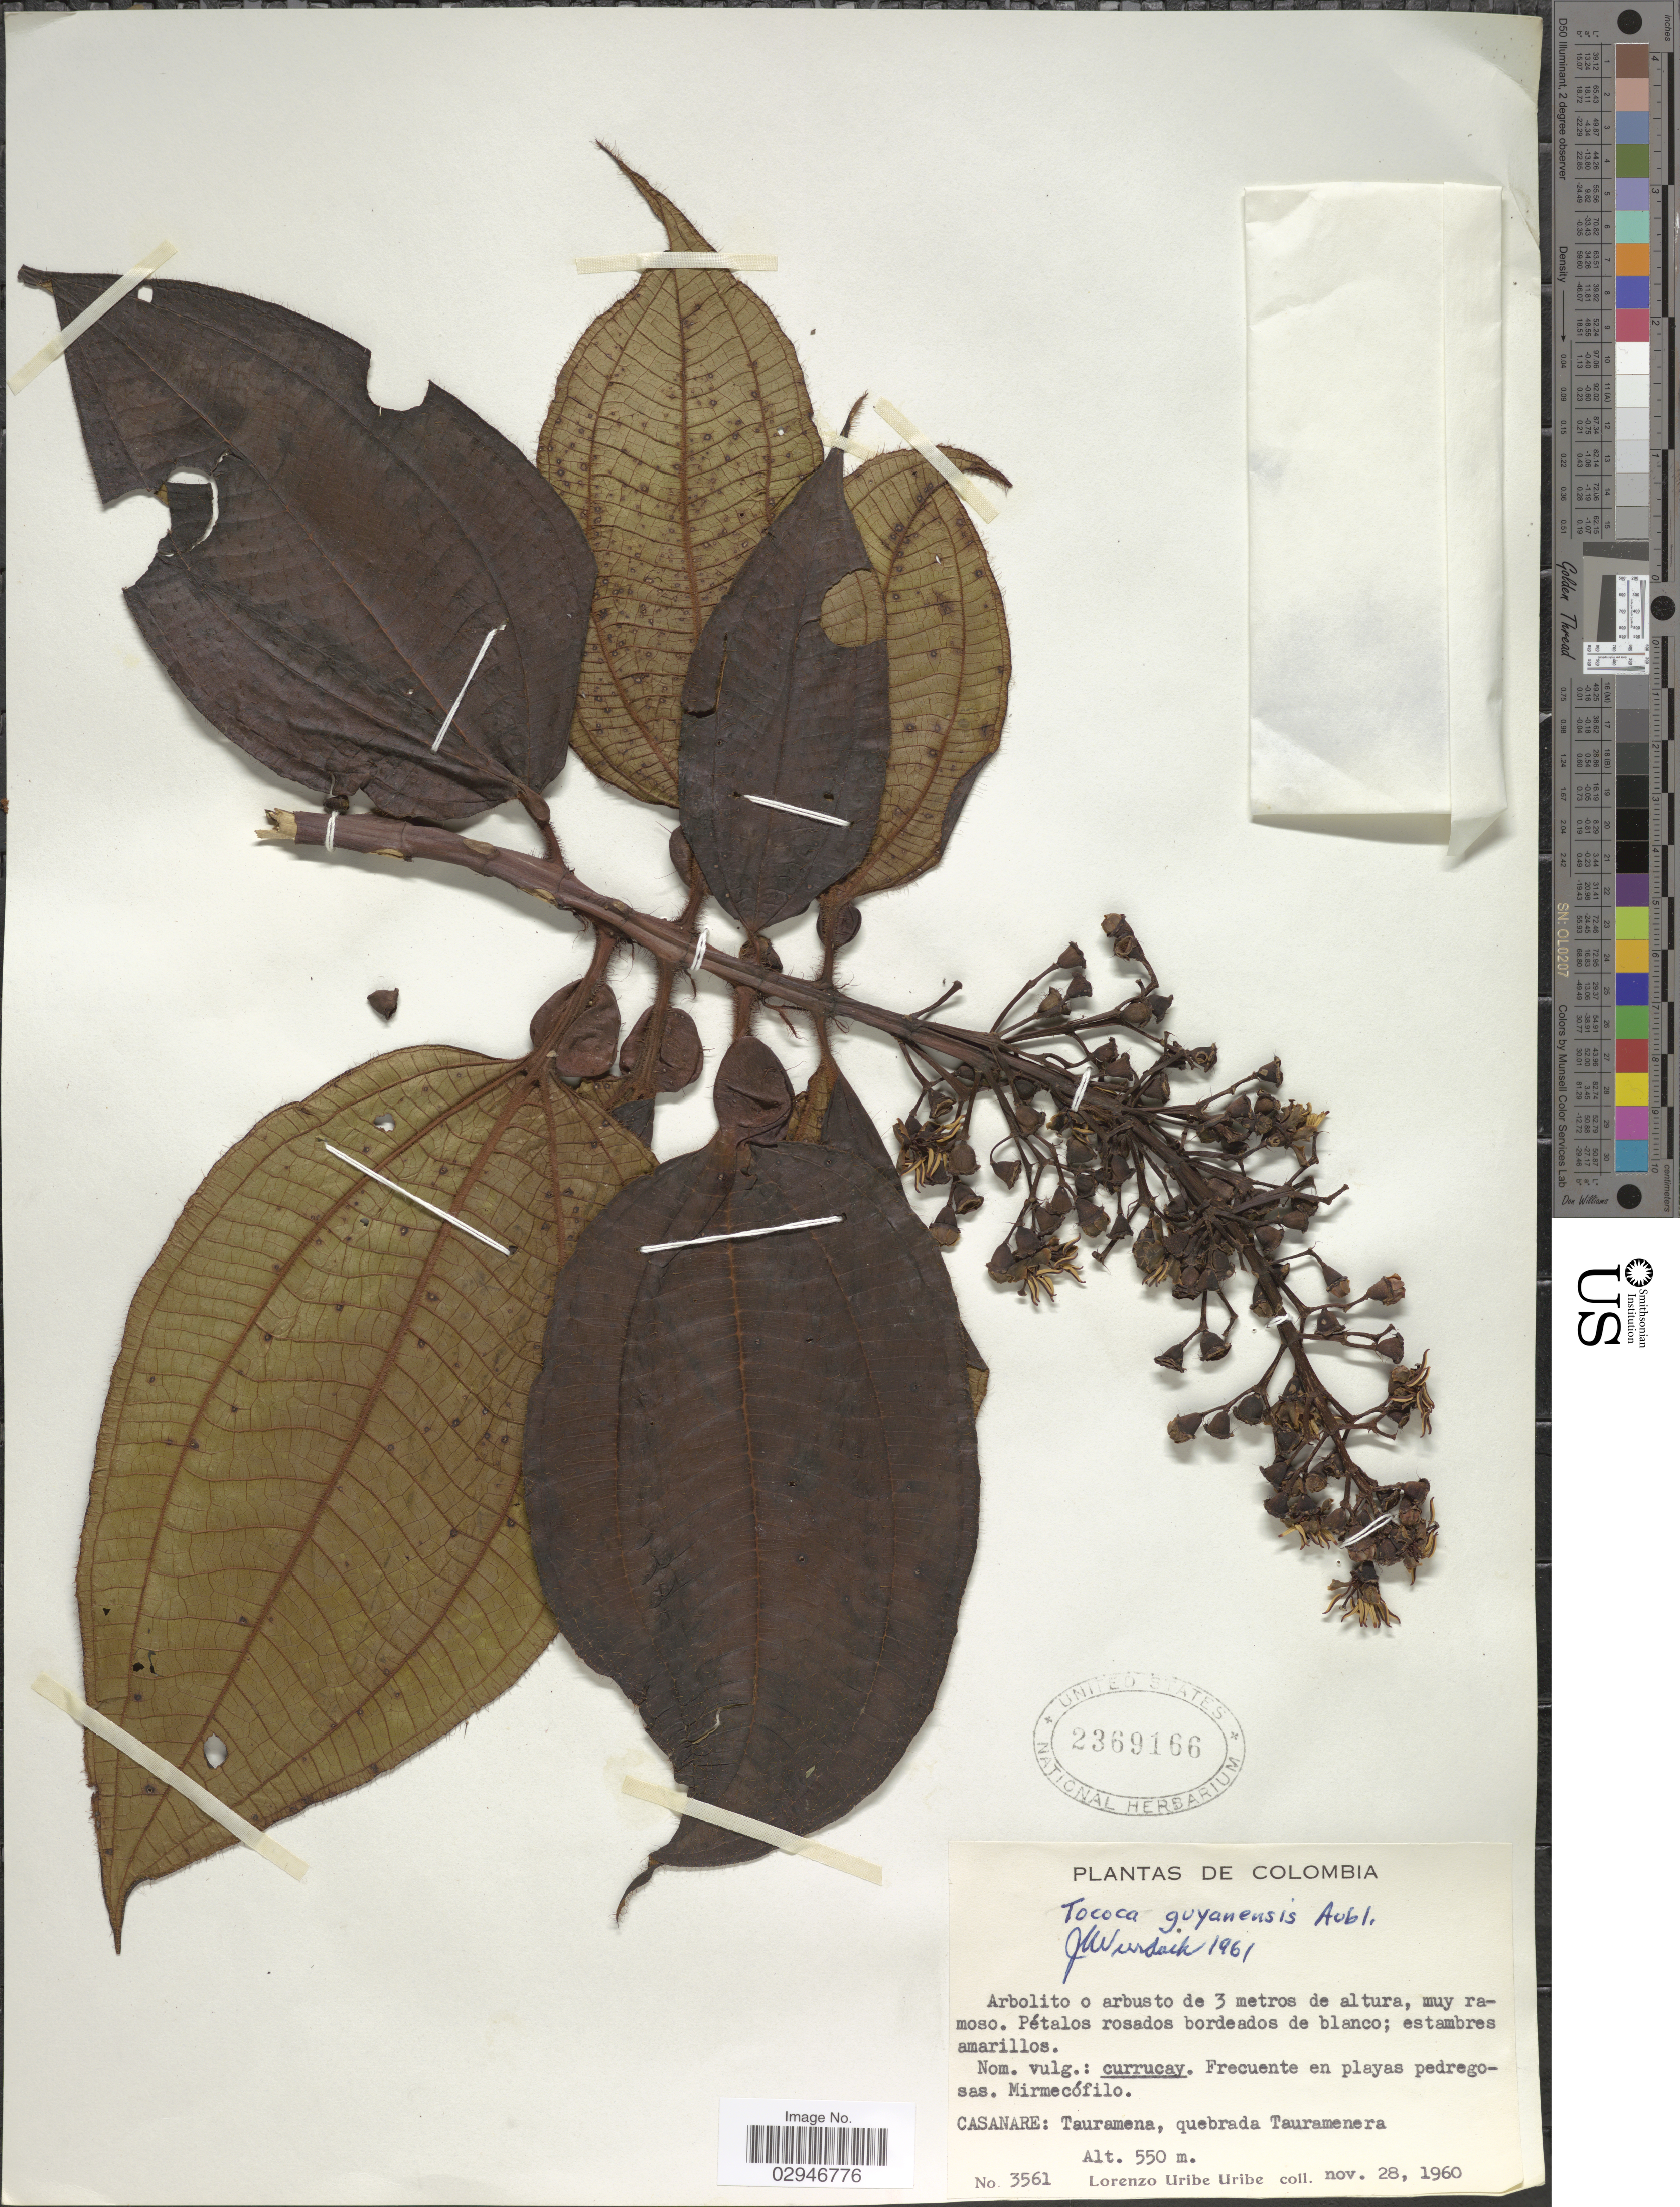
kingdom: Plantae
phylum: Tracheophyta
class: Magnoliopsida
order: Myrtales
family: Melastomataceae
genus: Tococa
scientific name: Tococa guianensis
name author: Aubl.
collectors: L. Uribe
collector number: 3561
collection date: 1960-11-28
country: Colombia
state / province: Casanare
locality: Tauramena, quebrada Tauramenera.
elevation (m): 550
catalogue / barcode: US 2369166